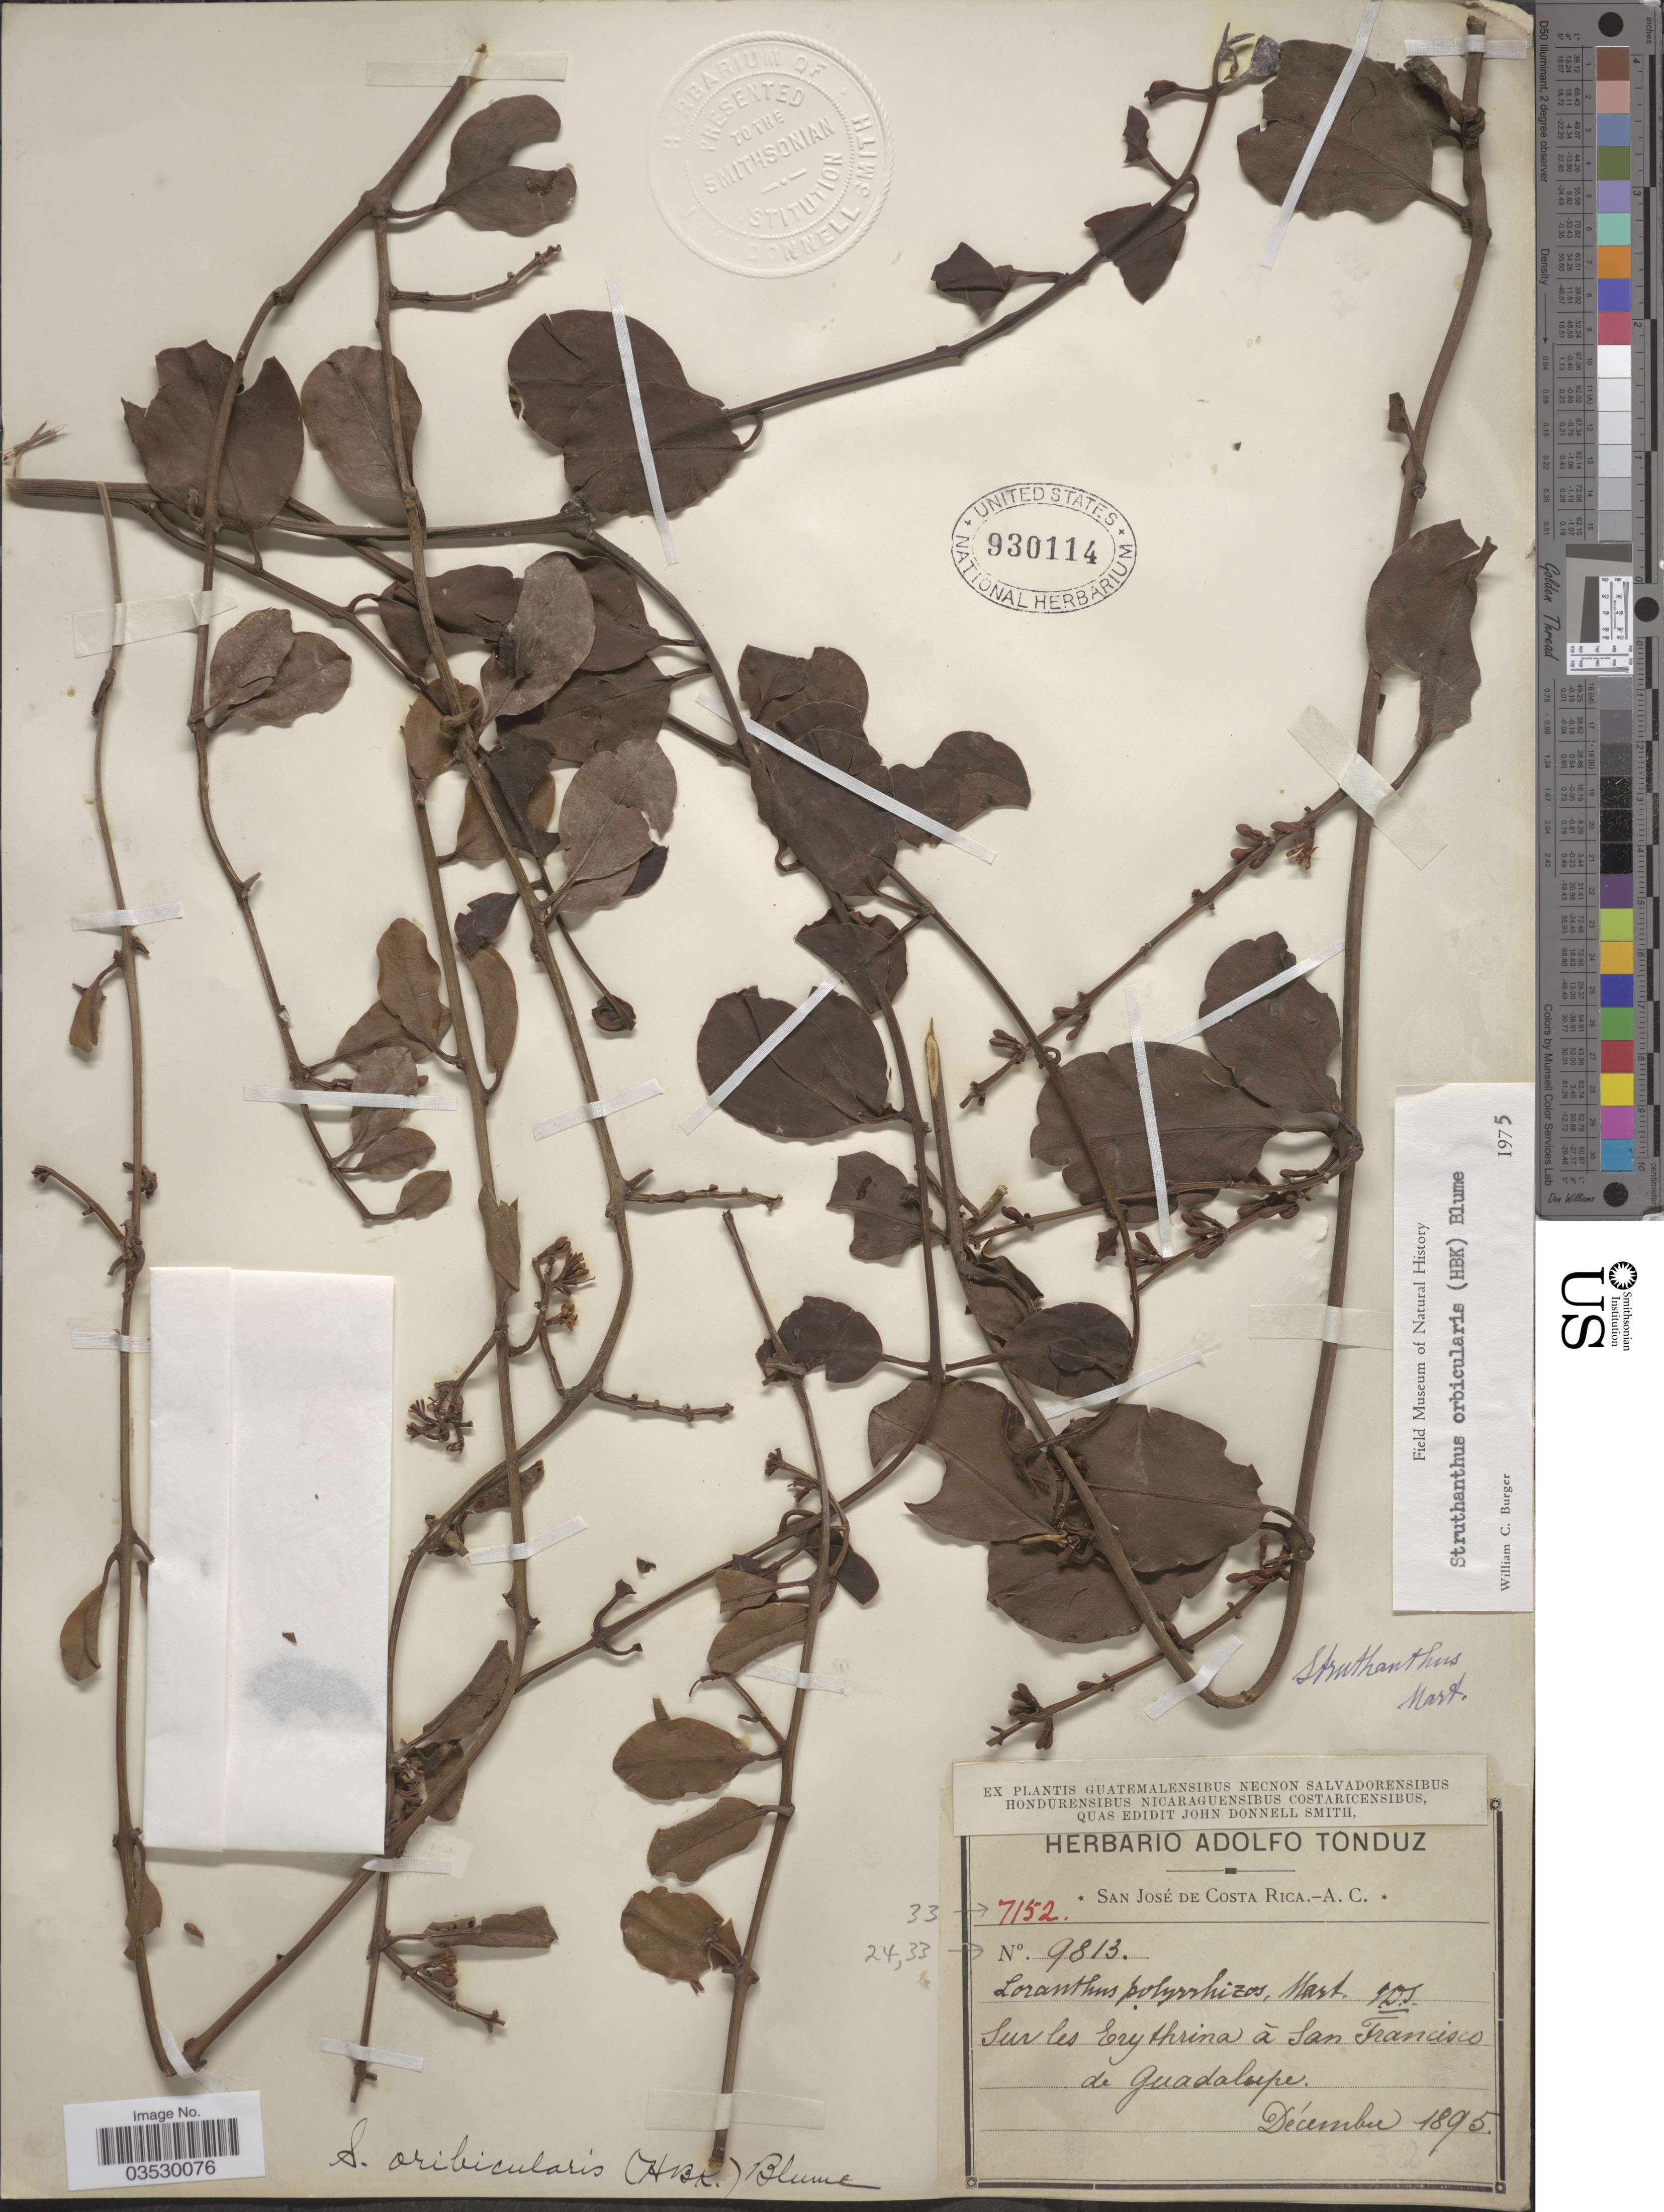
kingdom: Plantae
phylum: Tracheophyta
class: Magnoliopsida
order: Santalales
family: Loranthaceae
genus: Struthanthus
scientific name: Struthanthus orbicularis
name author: (Kunth) Blume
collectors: ex Herb. Adolfo Tonduz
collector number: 9813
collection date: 1895-12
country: Costa Rica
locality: San Francisco de Guadalupe.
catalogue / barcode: US 930114